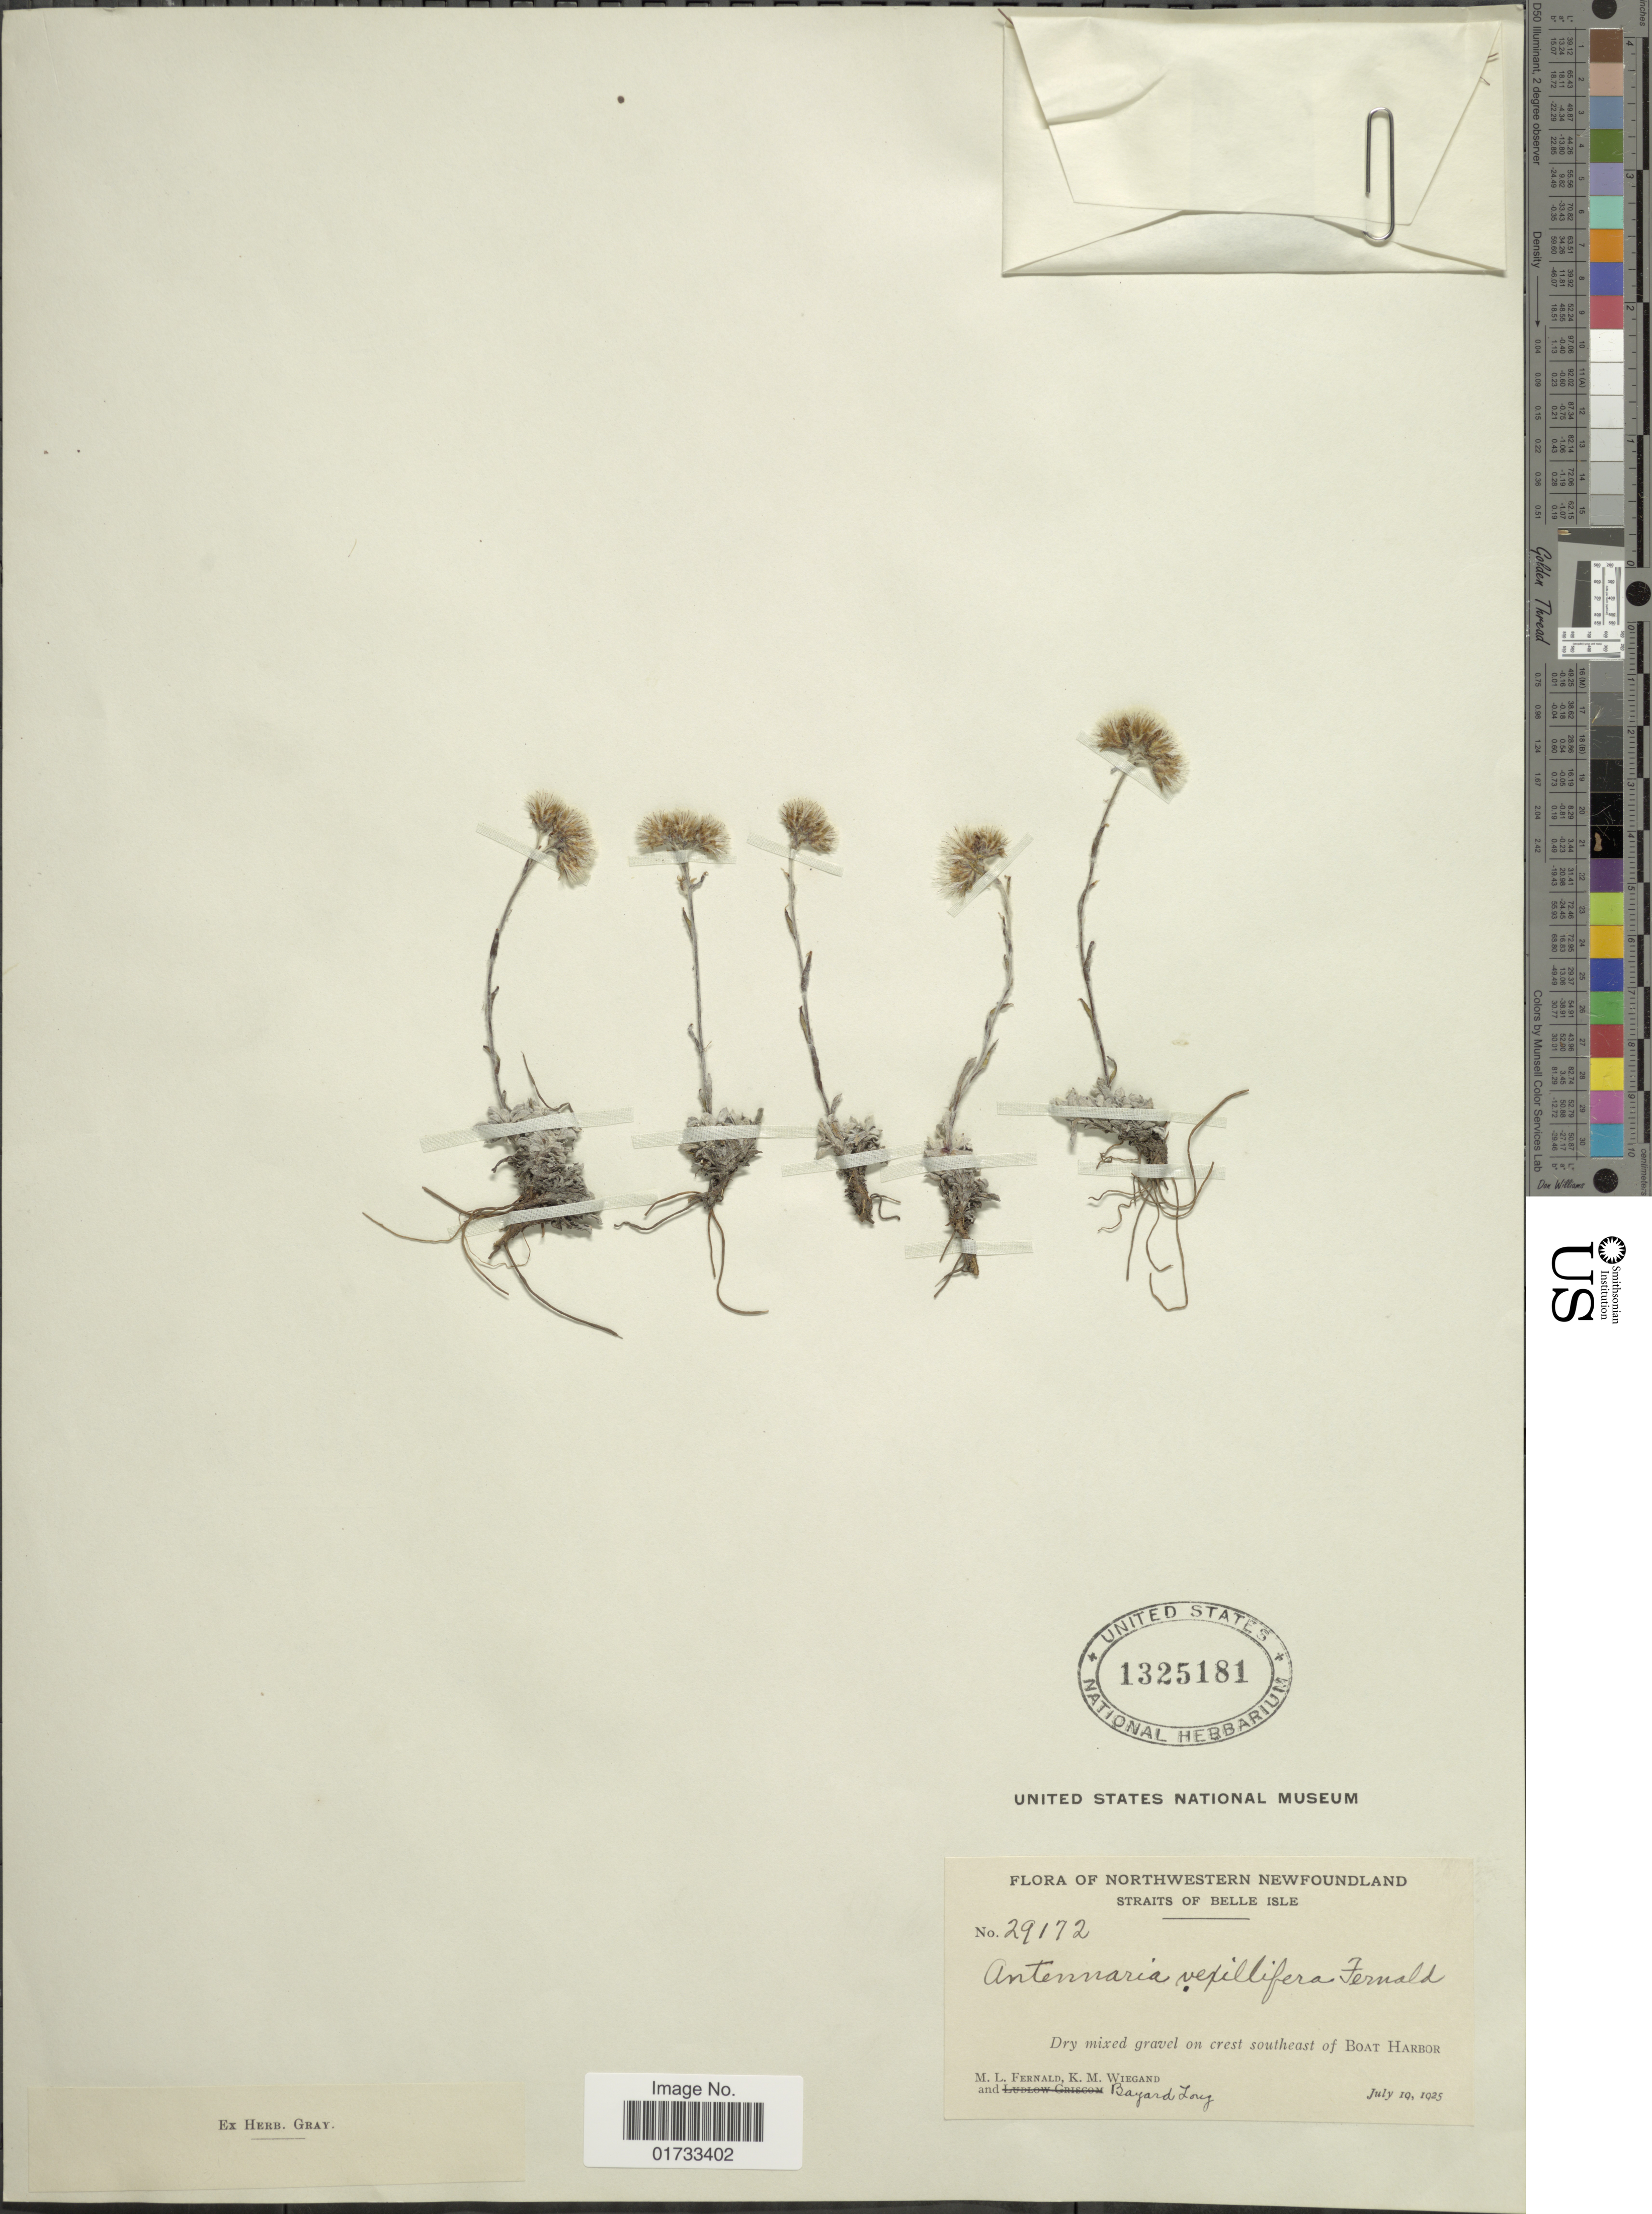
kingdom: Plantae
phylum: Tracheophyta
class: Magnoliopsida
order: Asterales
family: Asteraceae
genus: Antennaria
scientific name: Antennaria vexillifera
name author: Fernald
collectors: M. L. Fernald, K. M. Wiegand & B. Long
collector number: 29172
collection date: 1925-07-19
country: Canada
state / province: Newfoundland and Labrador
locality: Northwestern Newfoundland, Straits of Belle Isle, dry mixed gravel on crest southeast of Boar Harbor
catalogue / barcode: US 1325181